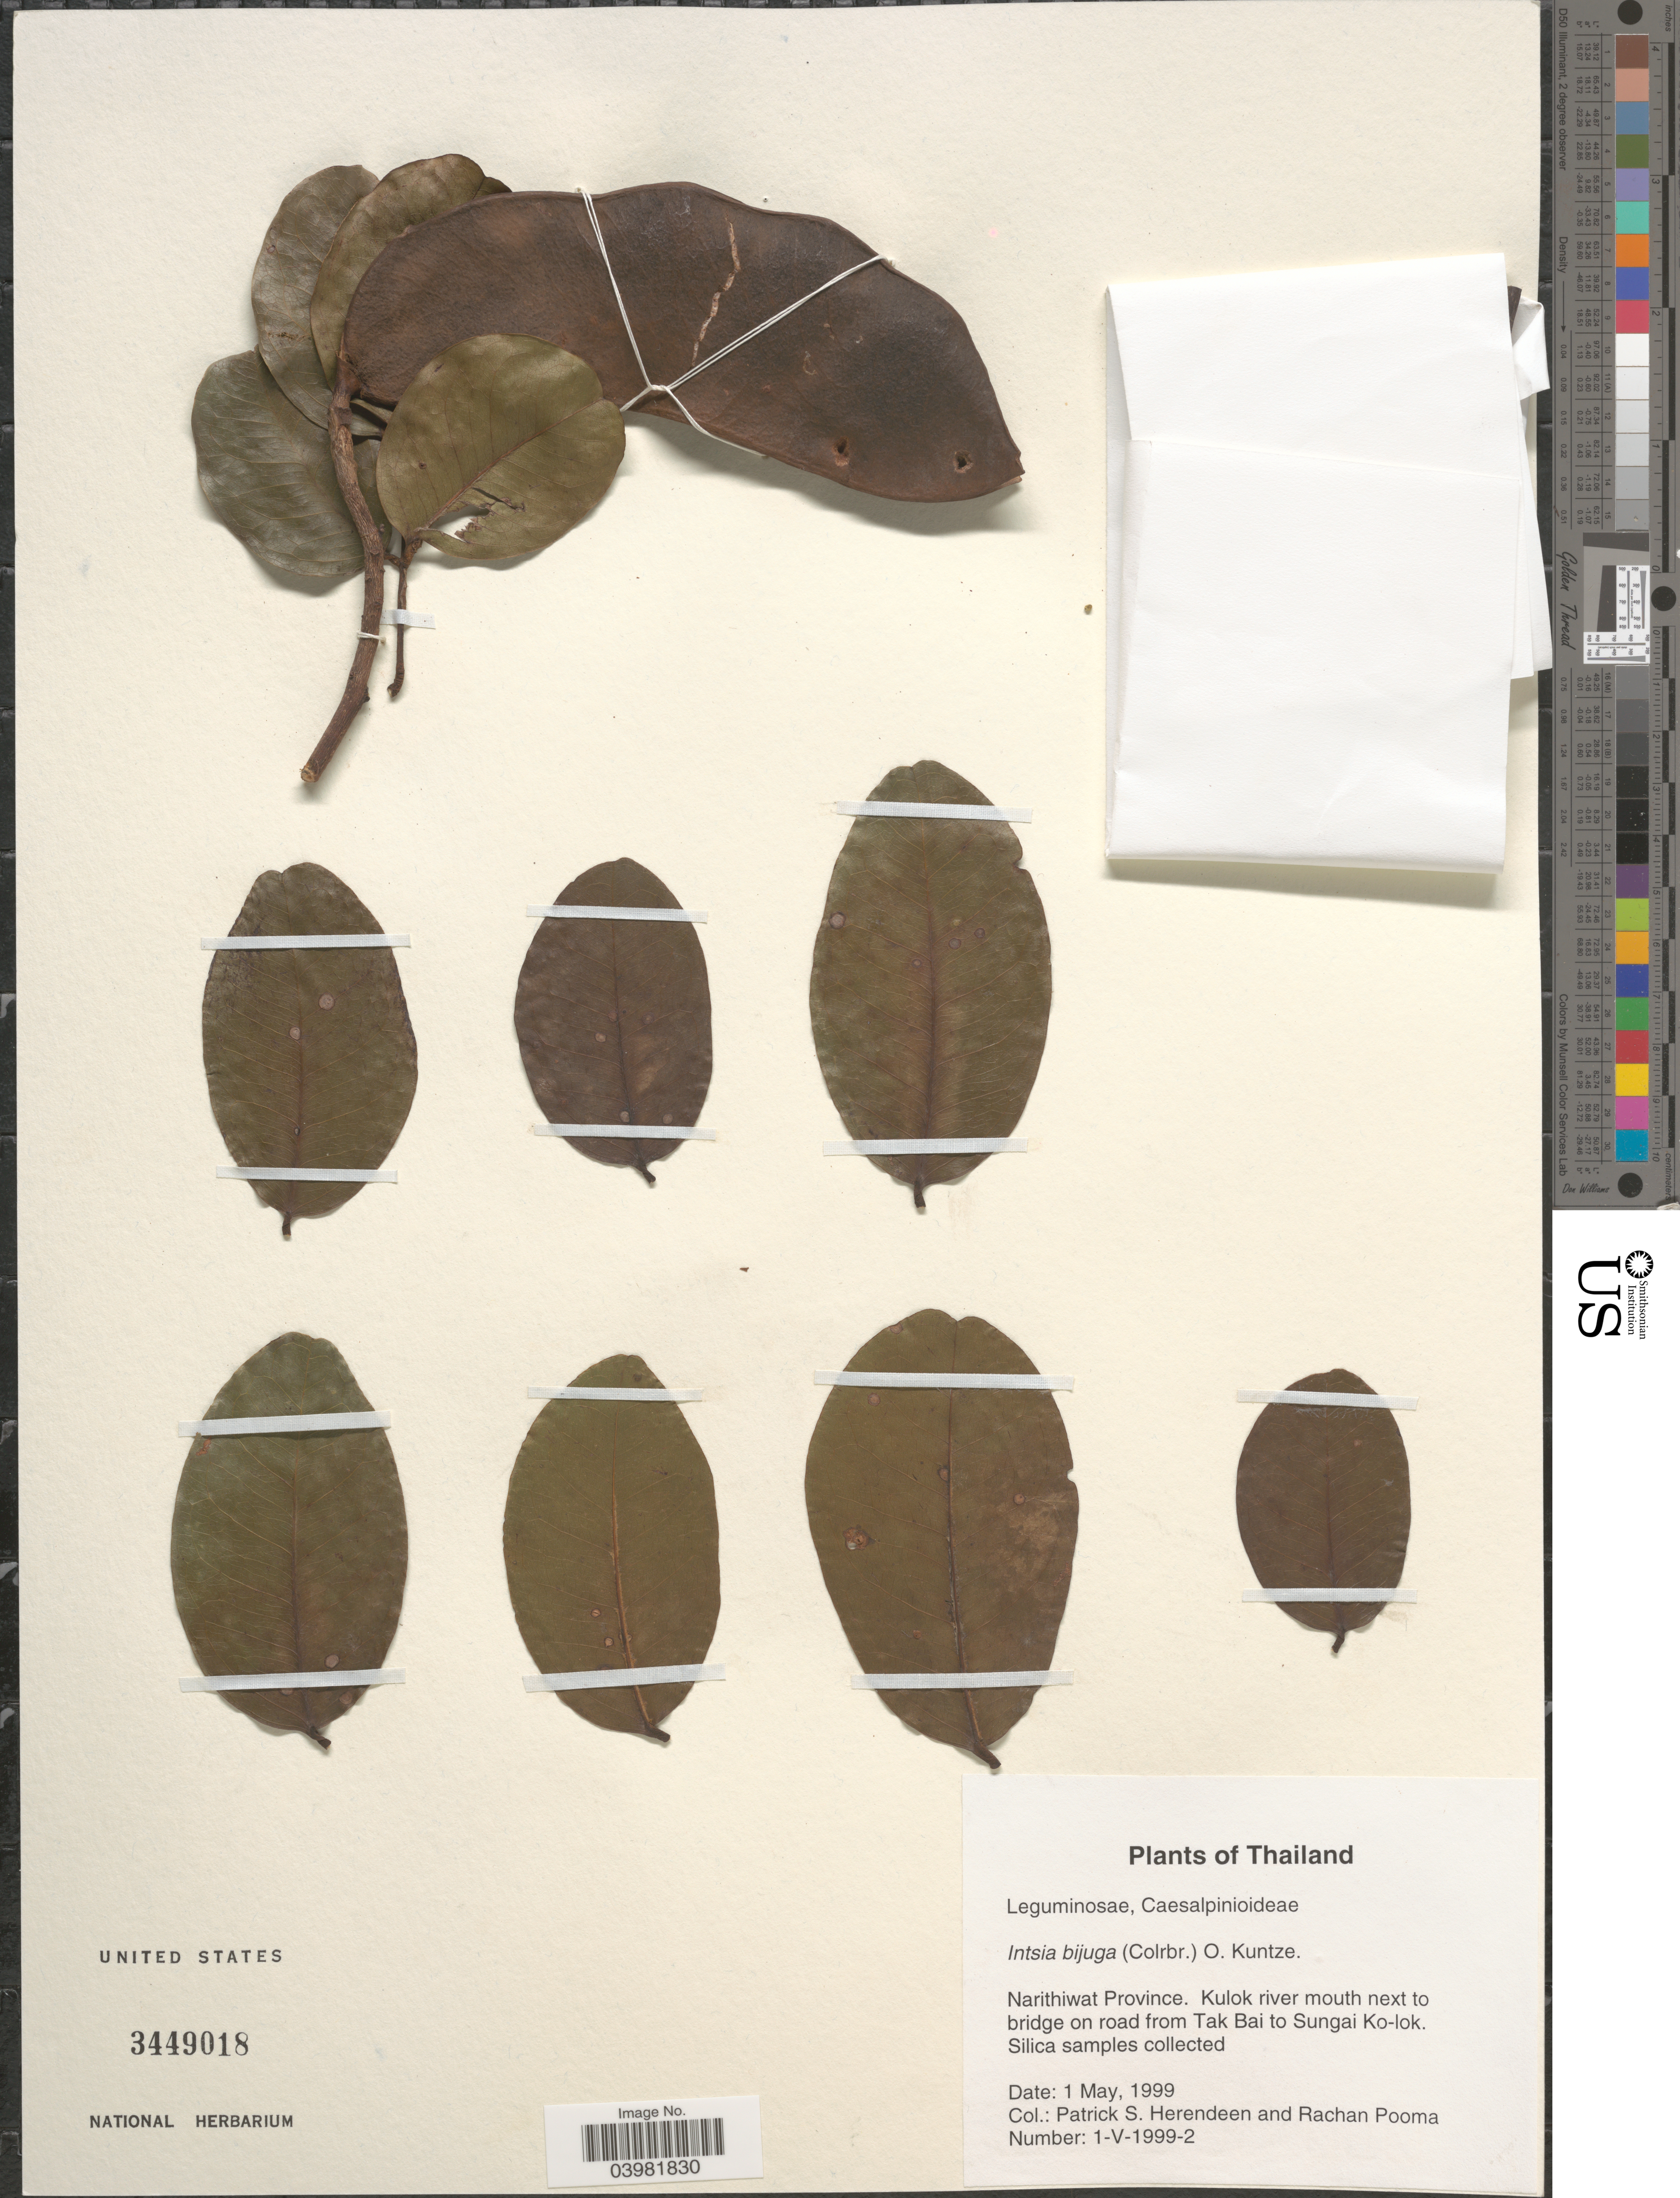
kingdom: Plantae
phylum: Tracheophyta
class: Magnoliopsida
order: Fabales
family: Fabaceae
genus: Intsia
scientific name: Intsia bijuga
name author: (Colebr.) Kuntze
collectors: P. S. Herendeen & R. Pooma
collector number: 1-V-1999-2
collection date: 1999-05-01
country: Thailand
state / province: Narathiwat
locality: Narithiwat Province. Kulok river mouth next to bridge on road from Tak Bai to Sungai Ko-lok.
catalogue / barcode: US 3449018